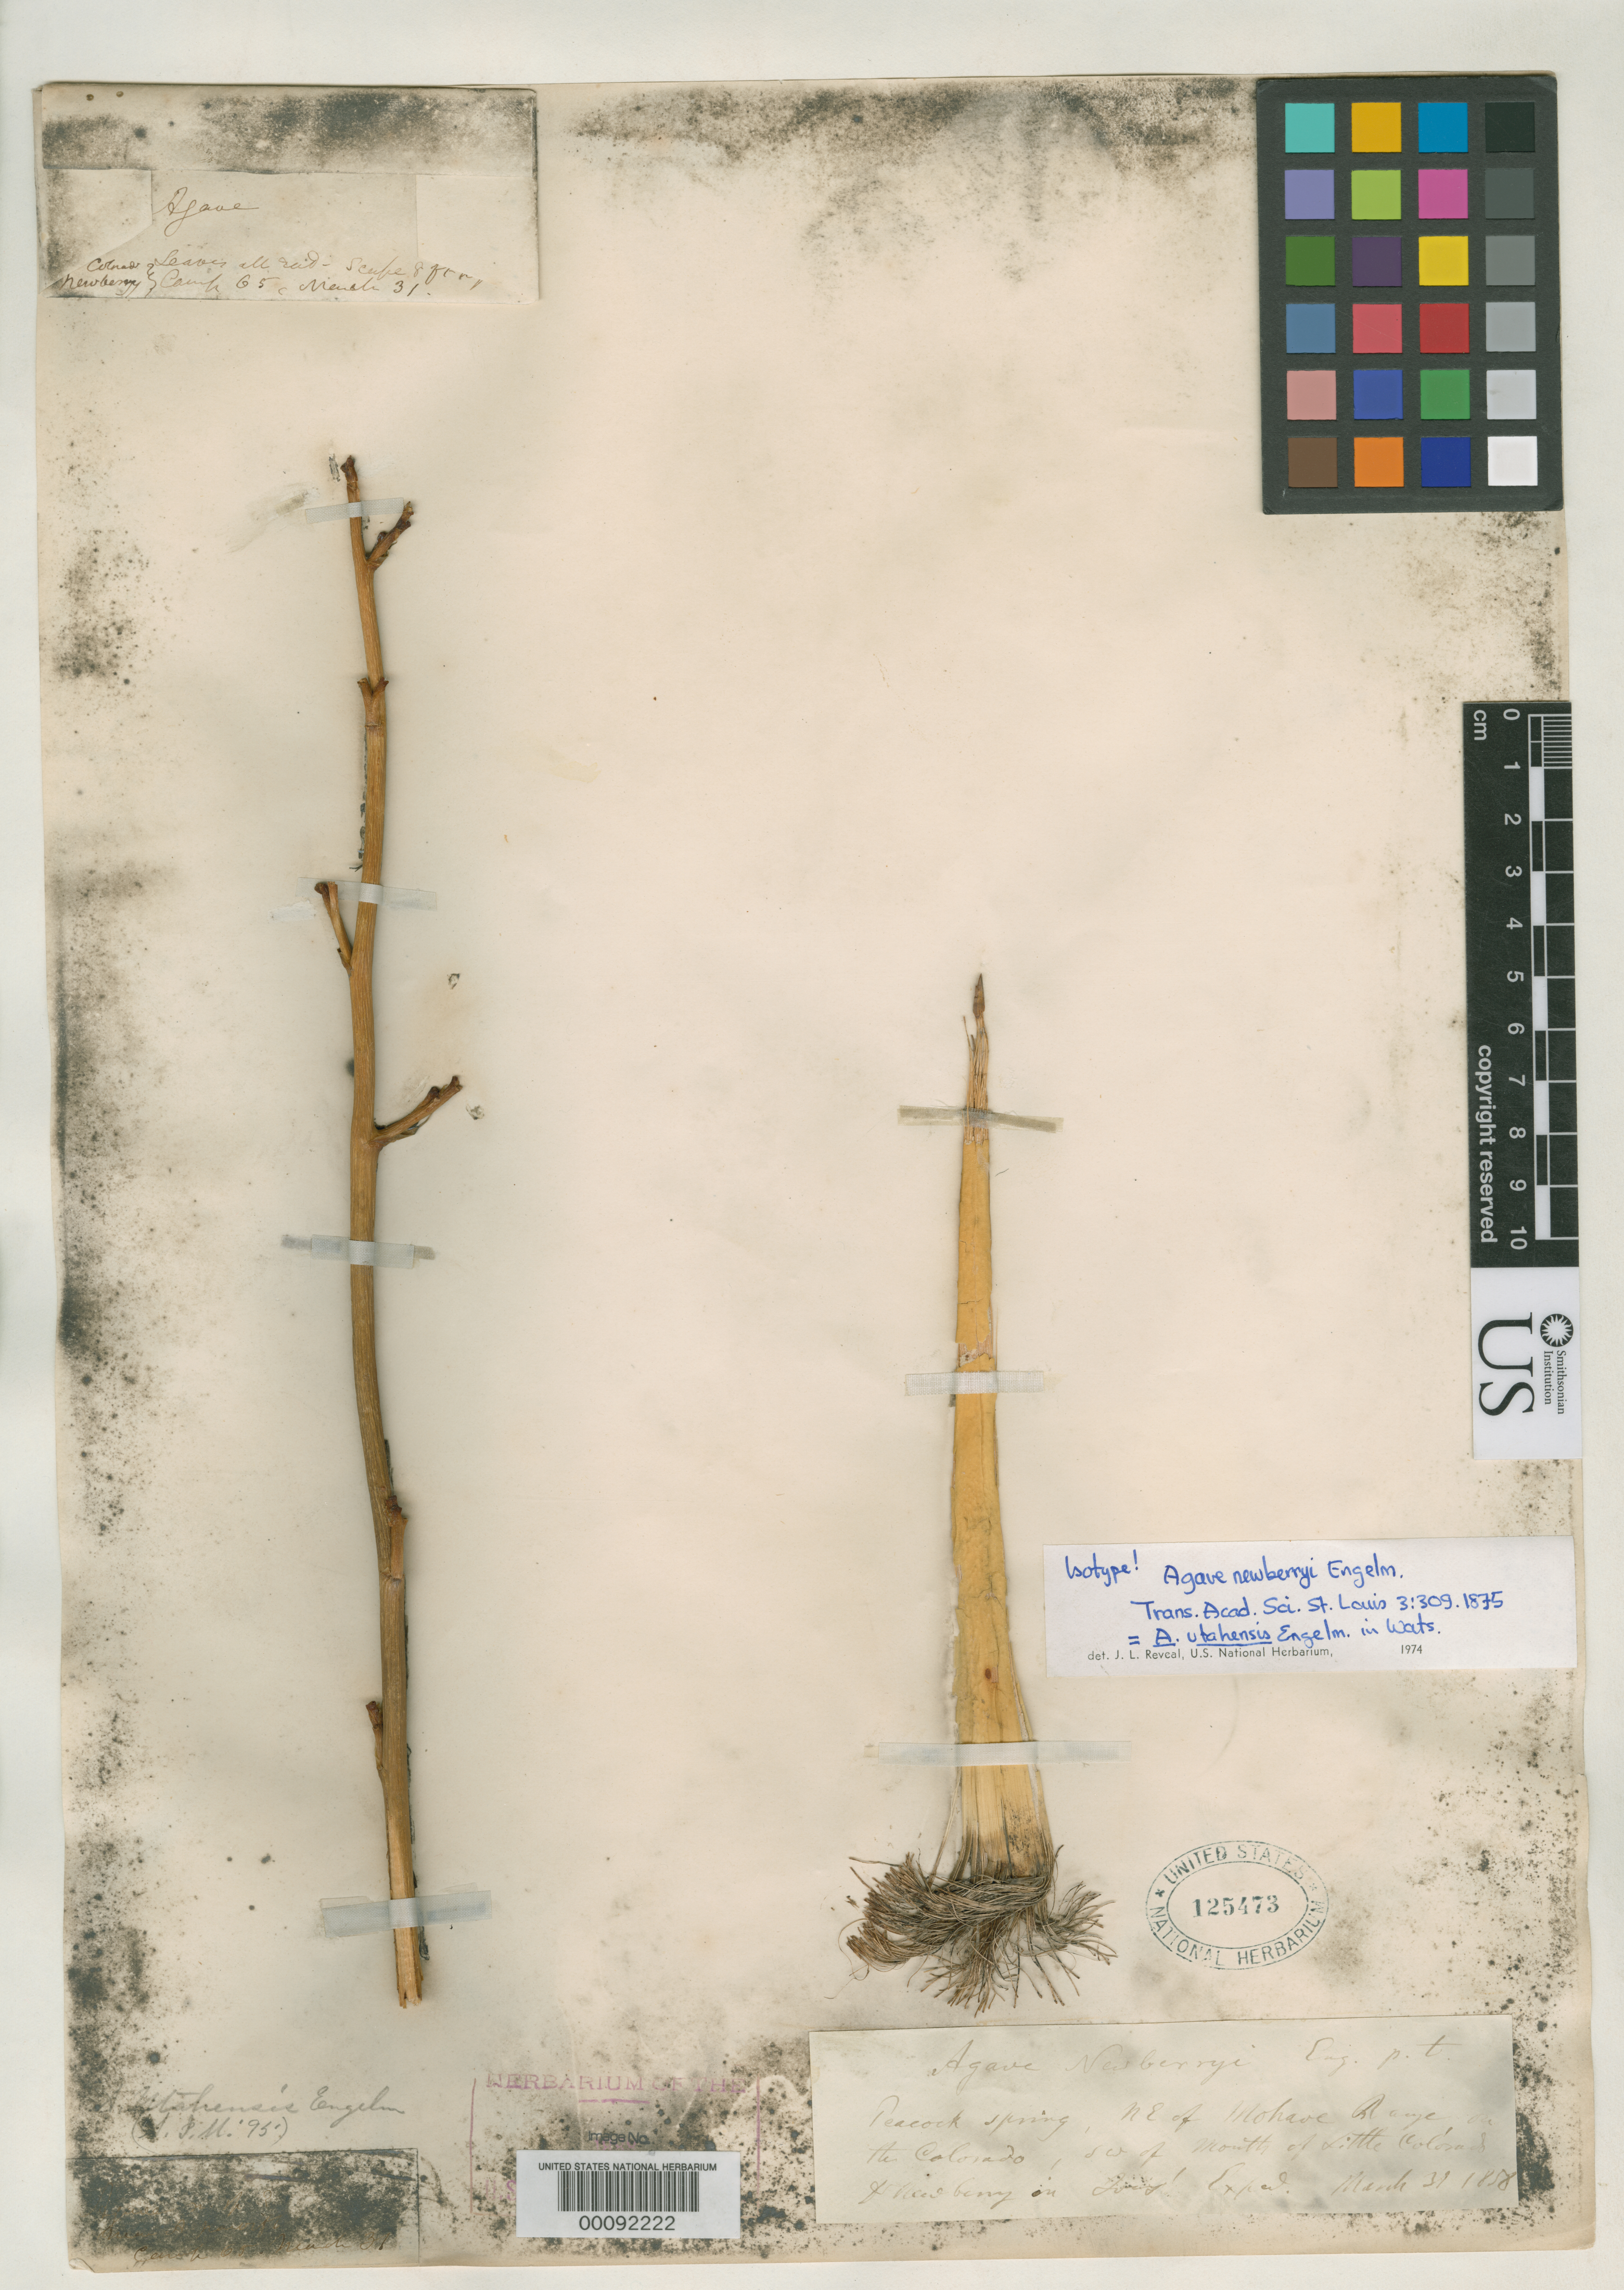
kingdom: Plantae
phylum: Tracheophyta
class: Liliopsida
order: Asparagales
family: Asparagaceae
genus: Agave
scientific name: Agave newberryi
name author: Engelm.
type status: Isotype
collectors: J. S. Newberry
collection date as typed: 31 Mar 1858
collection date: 1858-03-31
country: United States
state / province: Arizona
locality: Colorado River.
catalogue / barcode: US 125473